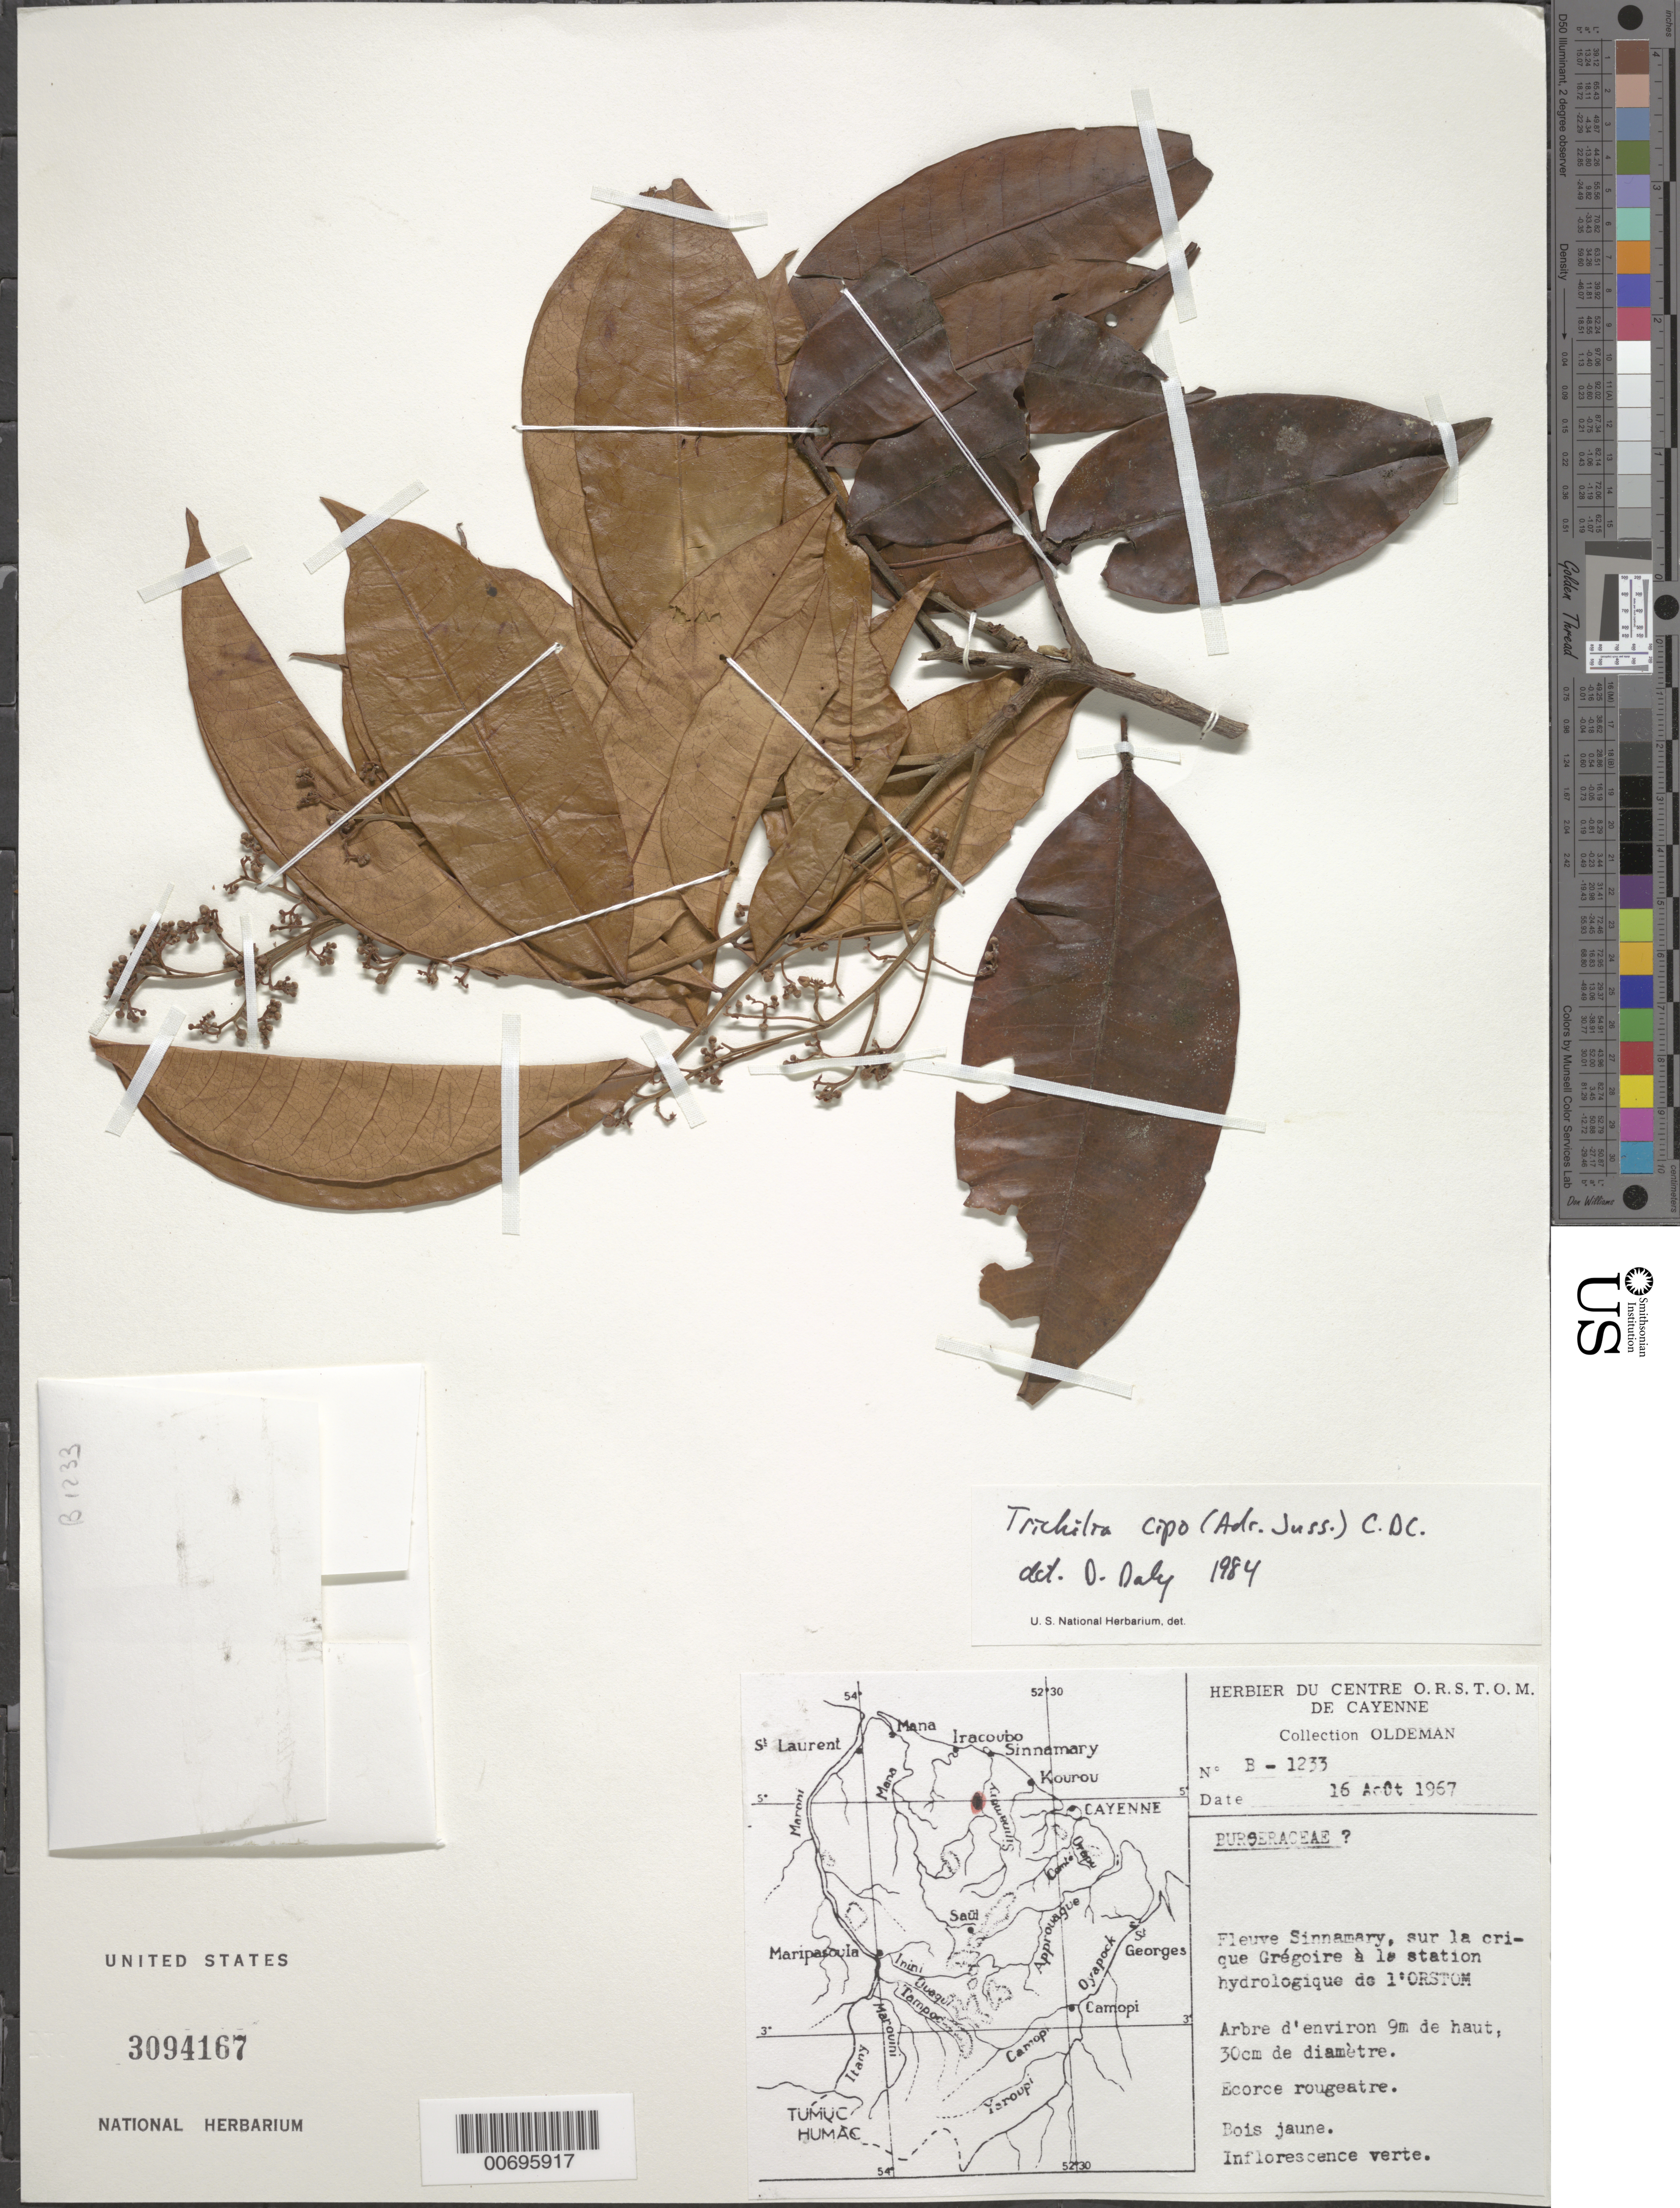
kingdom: Plantae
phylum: Tracheophyta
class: Magnoliopsida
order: Sapindales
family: Meliaceae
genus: Trichilia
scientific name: Trichilia cipo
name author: (A. Juss.) C. DC.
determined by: Daly, D. C.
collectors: R. Oldeman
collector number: B 1233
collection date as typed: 16-Aug-67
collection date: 1967-08-16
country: French Guiana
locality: Fleuve Sinnamary, sur la crique Grégoire à la station hydrololique de l'ORSTOM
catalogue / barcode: US 3094167